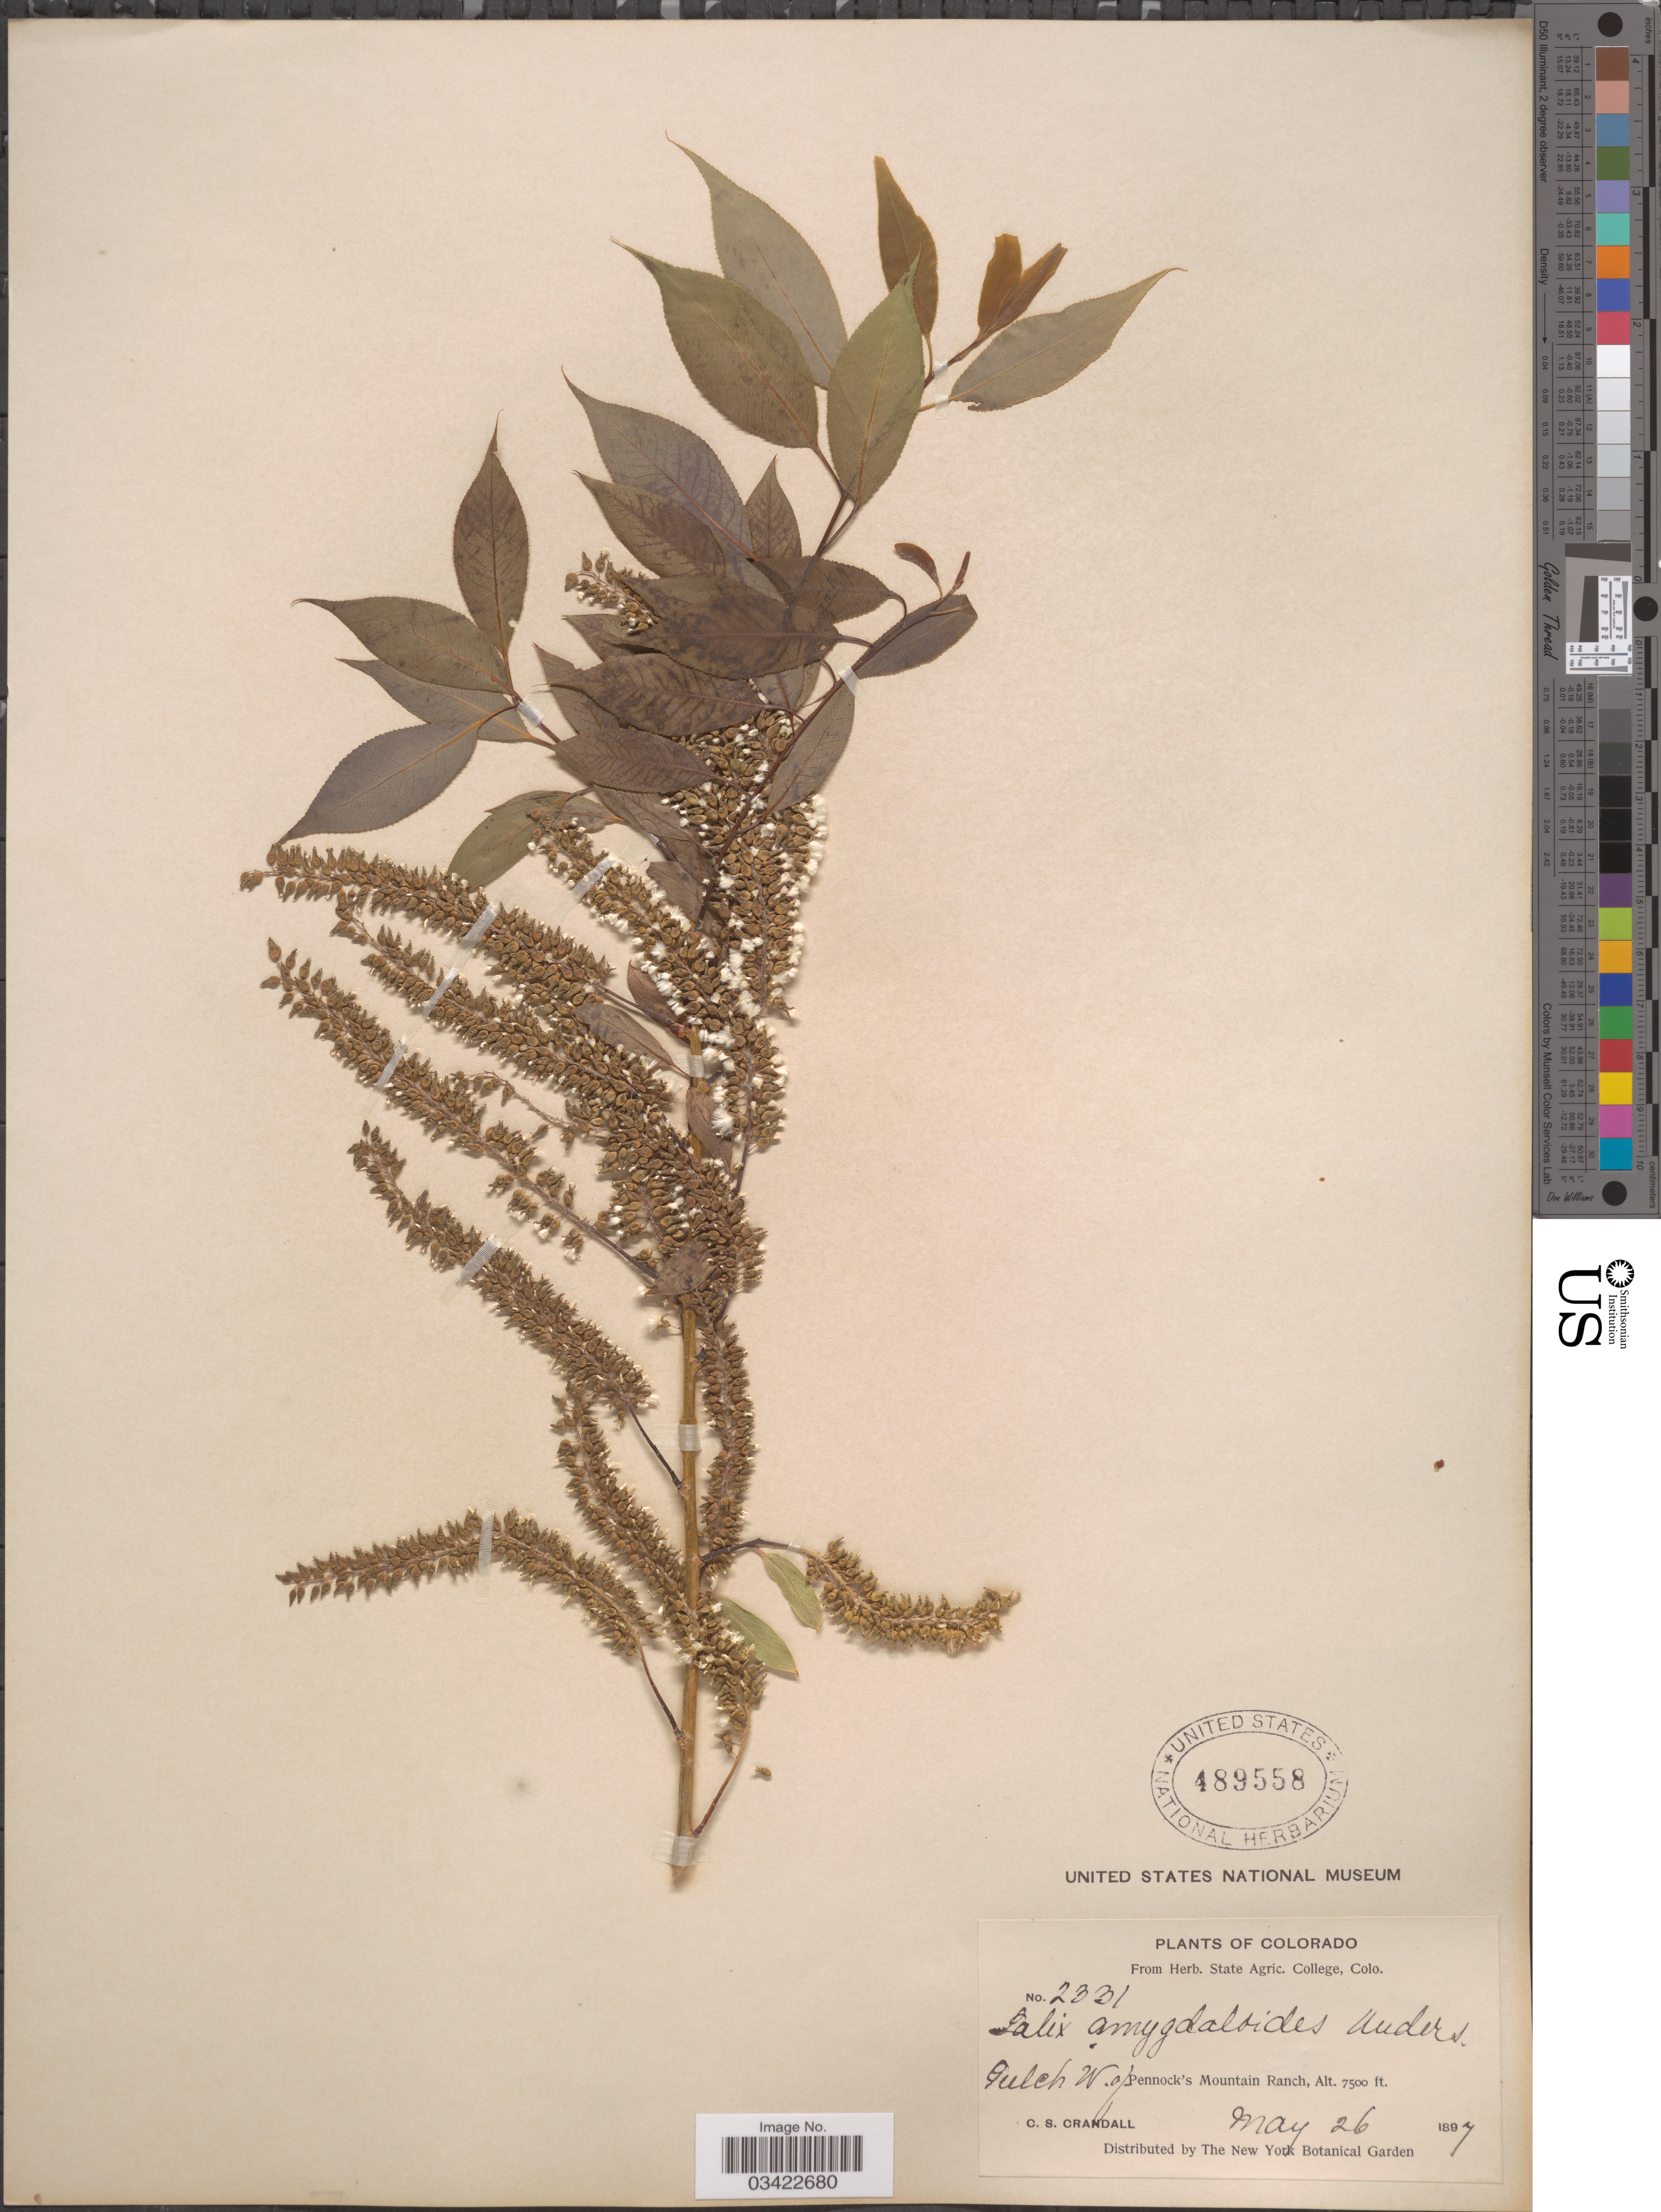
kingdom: Plantae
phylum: Tracheophyta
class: Magnoliopsida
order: Malpighiales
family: Salicaceae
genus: Salix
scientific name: Salix amygdaloides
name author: Andersson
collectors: C. Crandall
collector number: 2331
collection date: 1897-05-26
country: United States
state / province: Colorado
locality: Gulch W. of Pennock's Mountain Ranch.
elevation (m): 2286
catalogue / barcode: US 489558